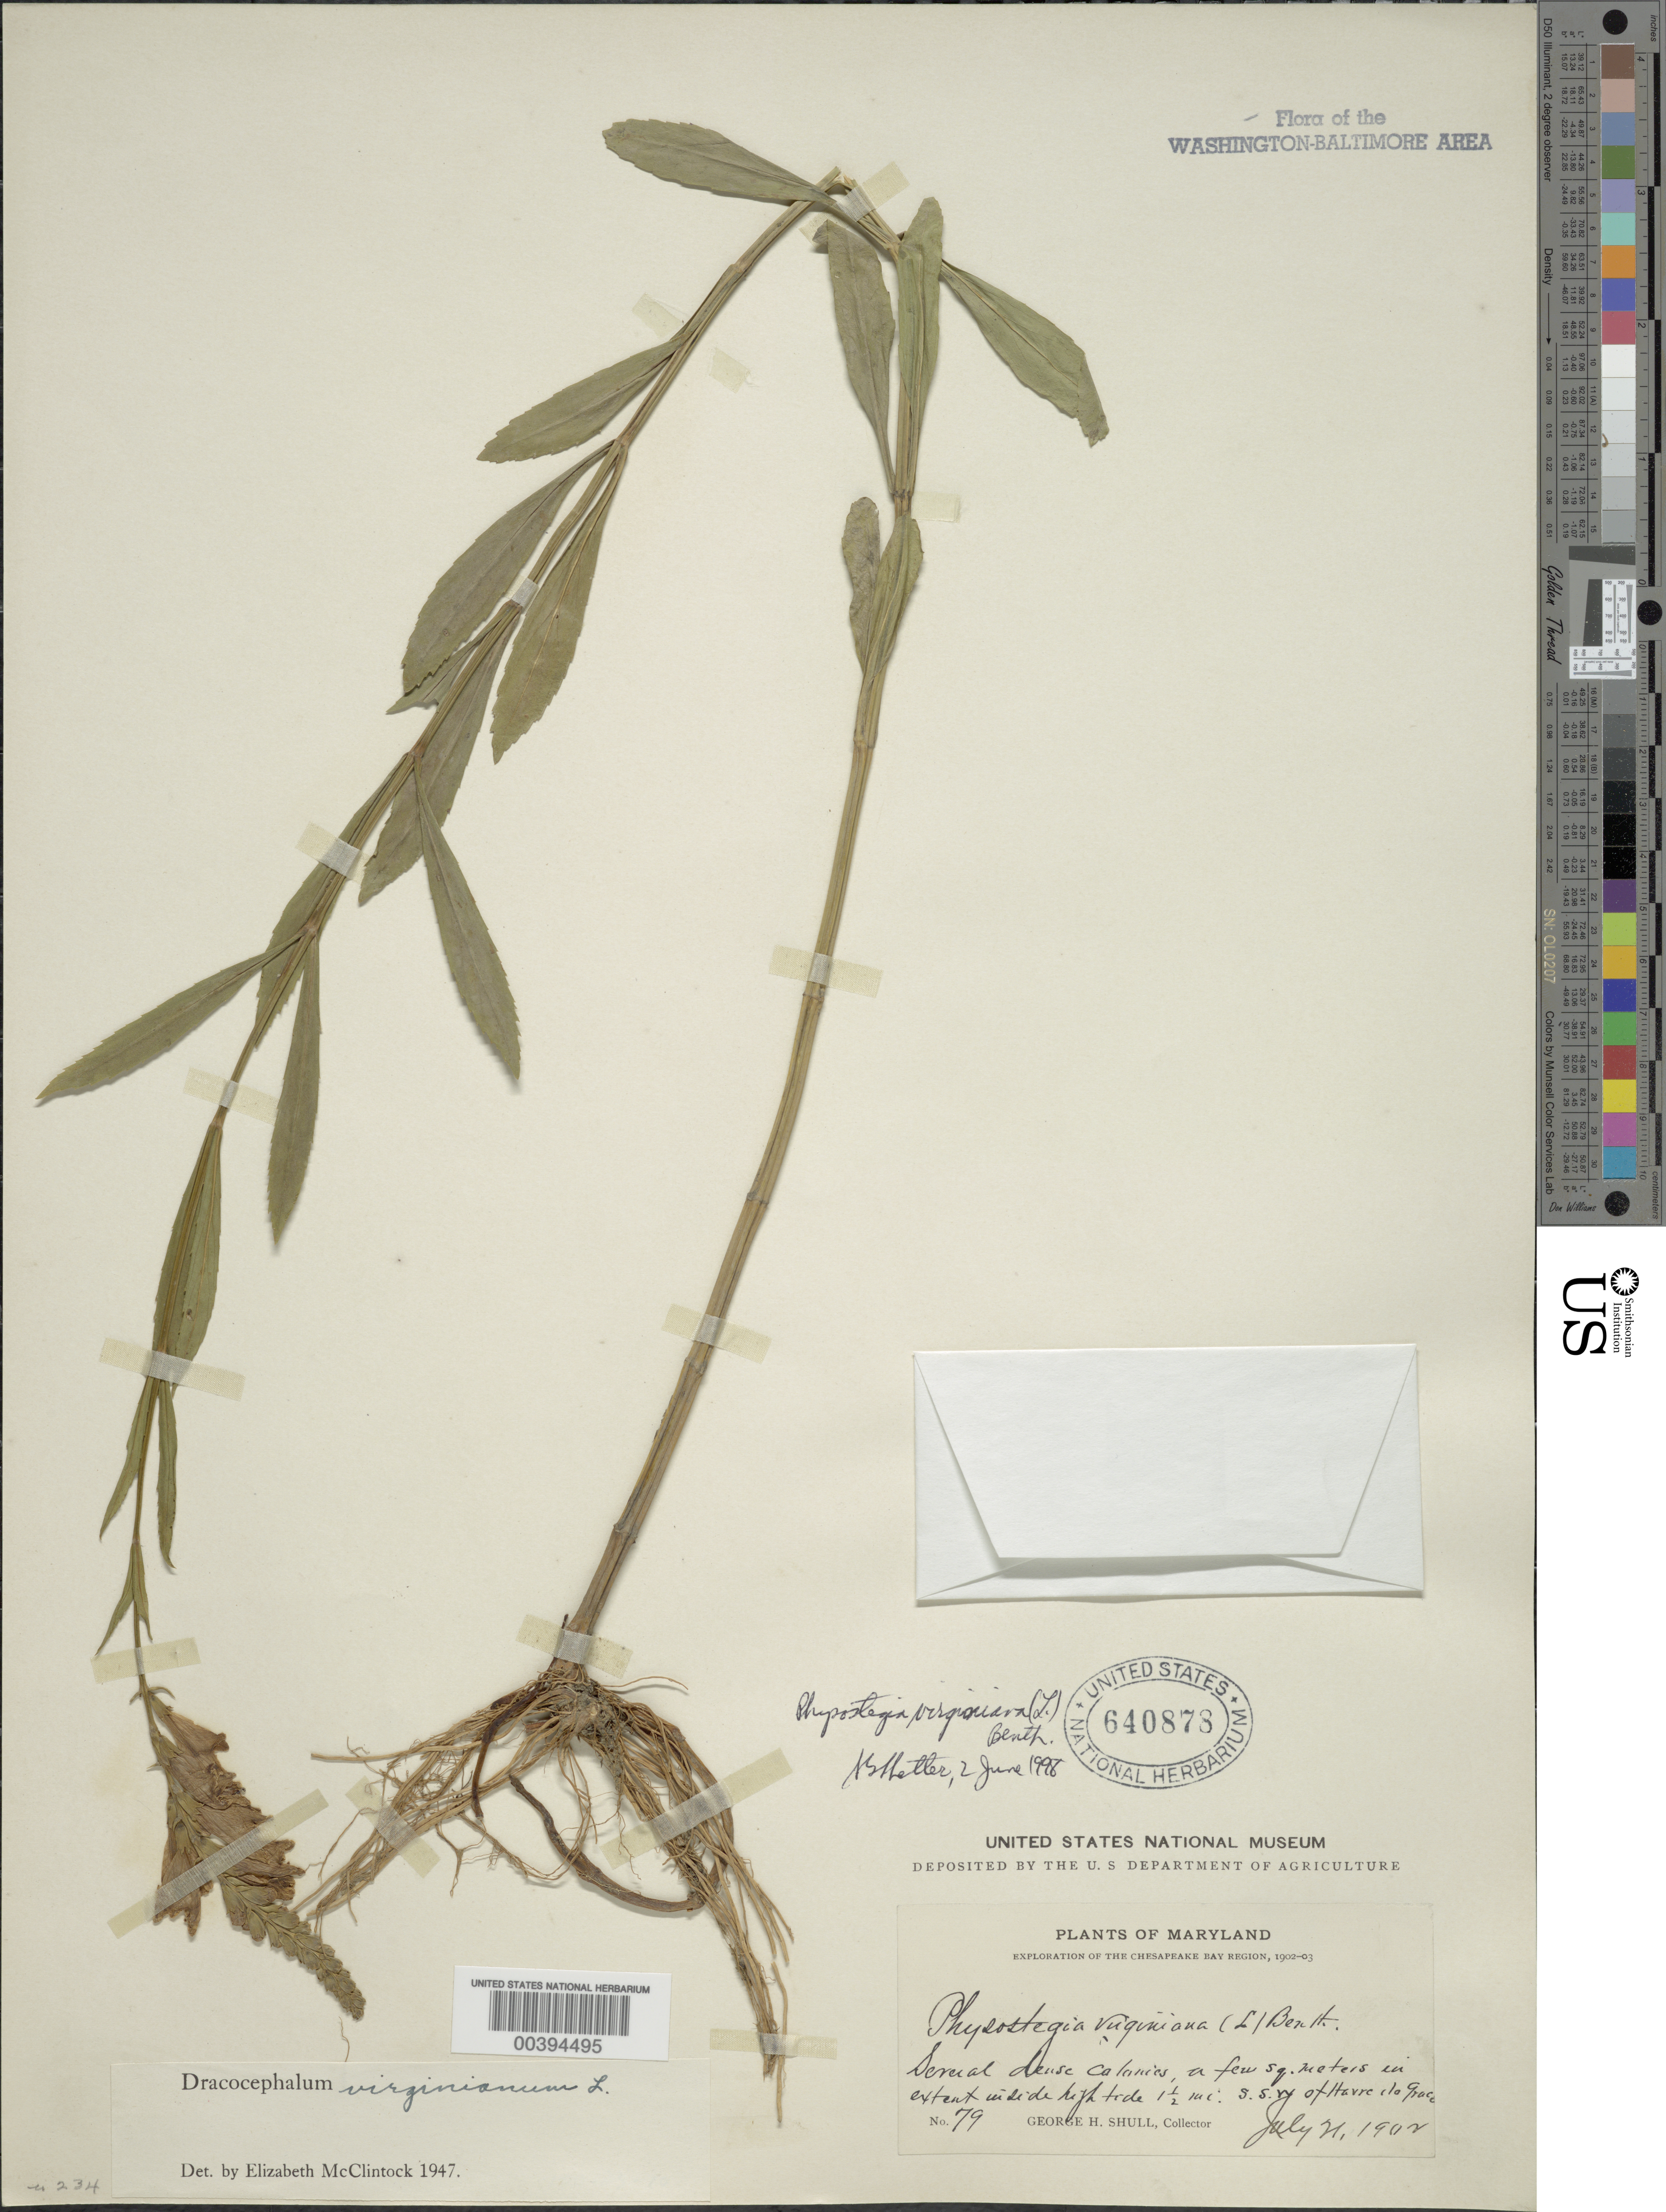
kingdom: Plantae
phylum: Tracheophyta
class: Magnoliopsida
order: Lamiales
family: Lamiaceae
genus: Physostegia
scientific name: Physostegia virginiana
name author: (L.) Benth.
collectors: G. H. Shull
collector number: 79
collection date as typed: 21 Jul 1902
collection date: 1902-07-21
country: United States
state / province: Maryland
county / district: Harford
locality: South-southwest of Havre De Grace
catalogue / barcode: US 640878